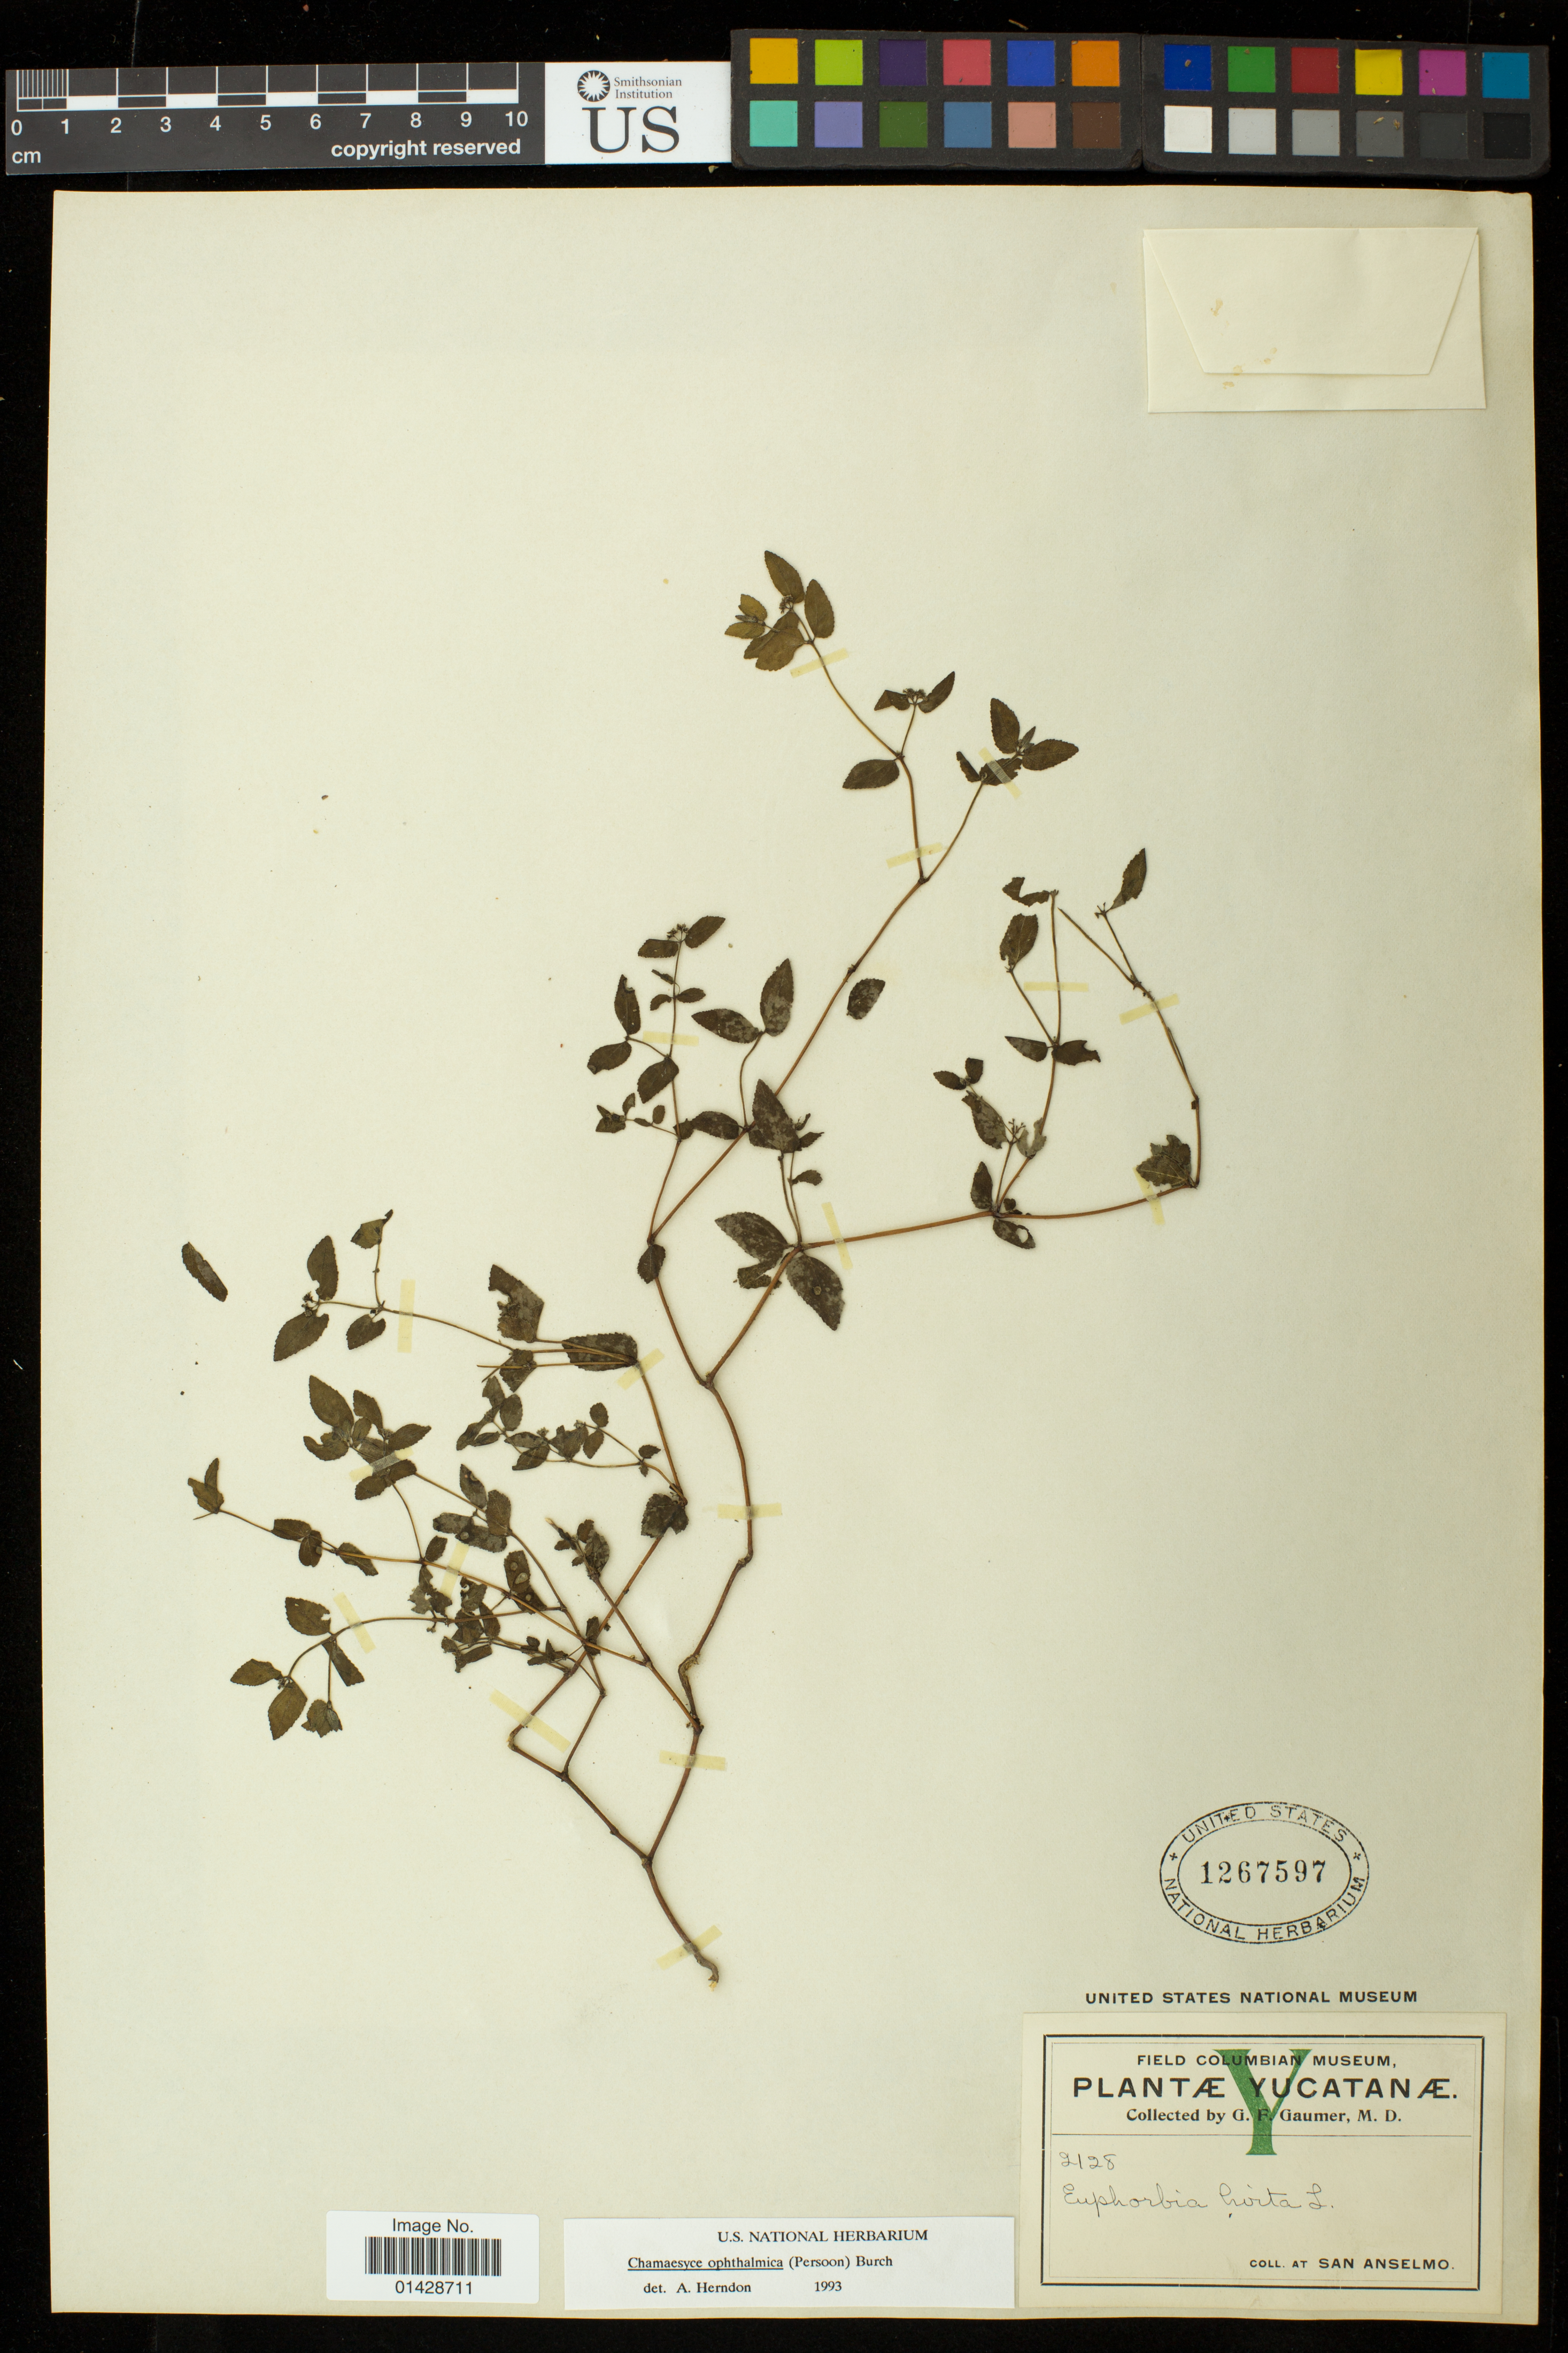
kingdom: Plantae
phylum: Tracheophyta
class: Magnoliopsida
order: Malpighiales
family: Euphorbiaceae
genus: Euphorbia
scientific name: Euphorbia ophthalmica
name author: Pers.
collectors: G. F. Gaumer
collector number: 2128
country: Mexico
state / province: Yucatán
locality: San Anselmo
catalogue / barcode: US 1267597